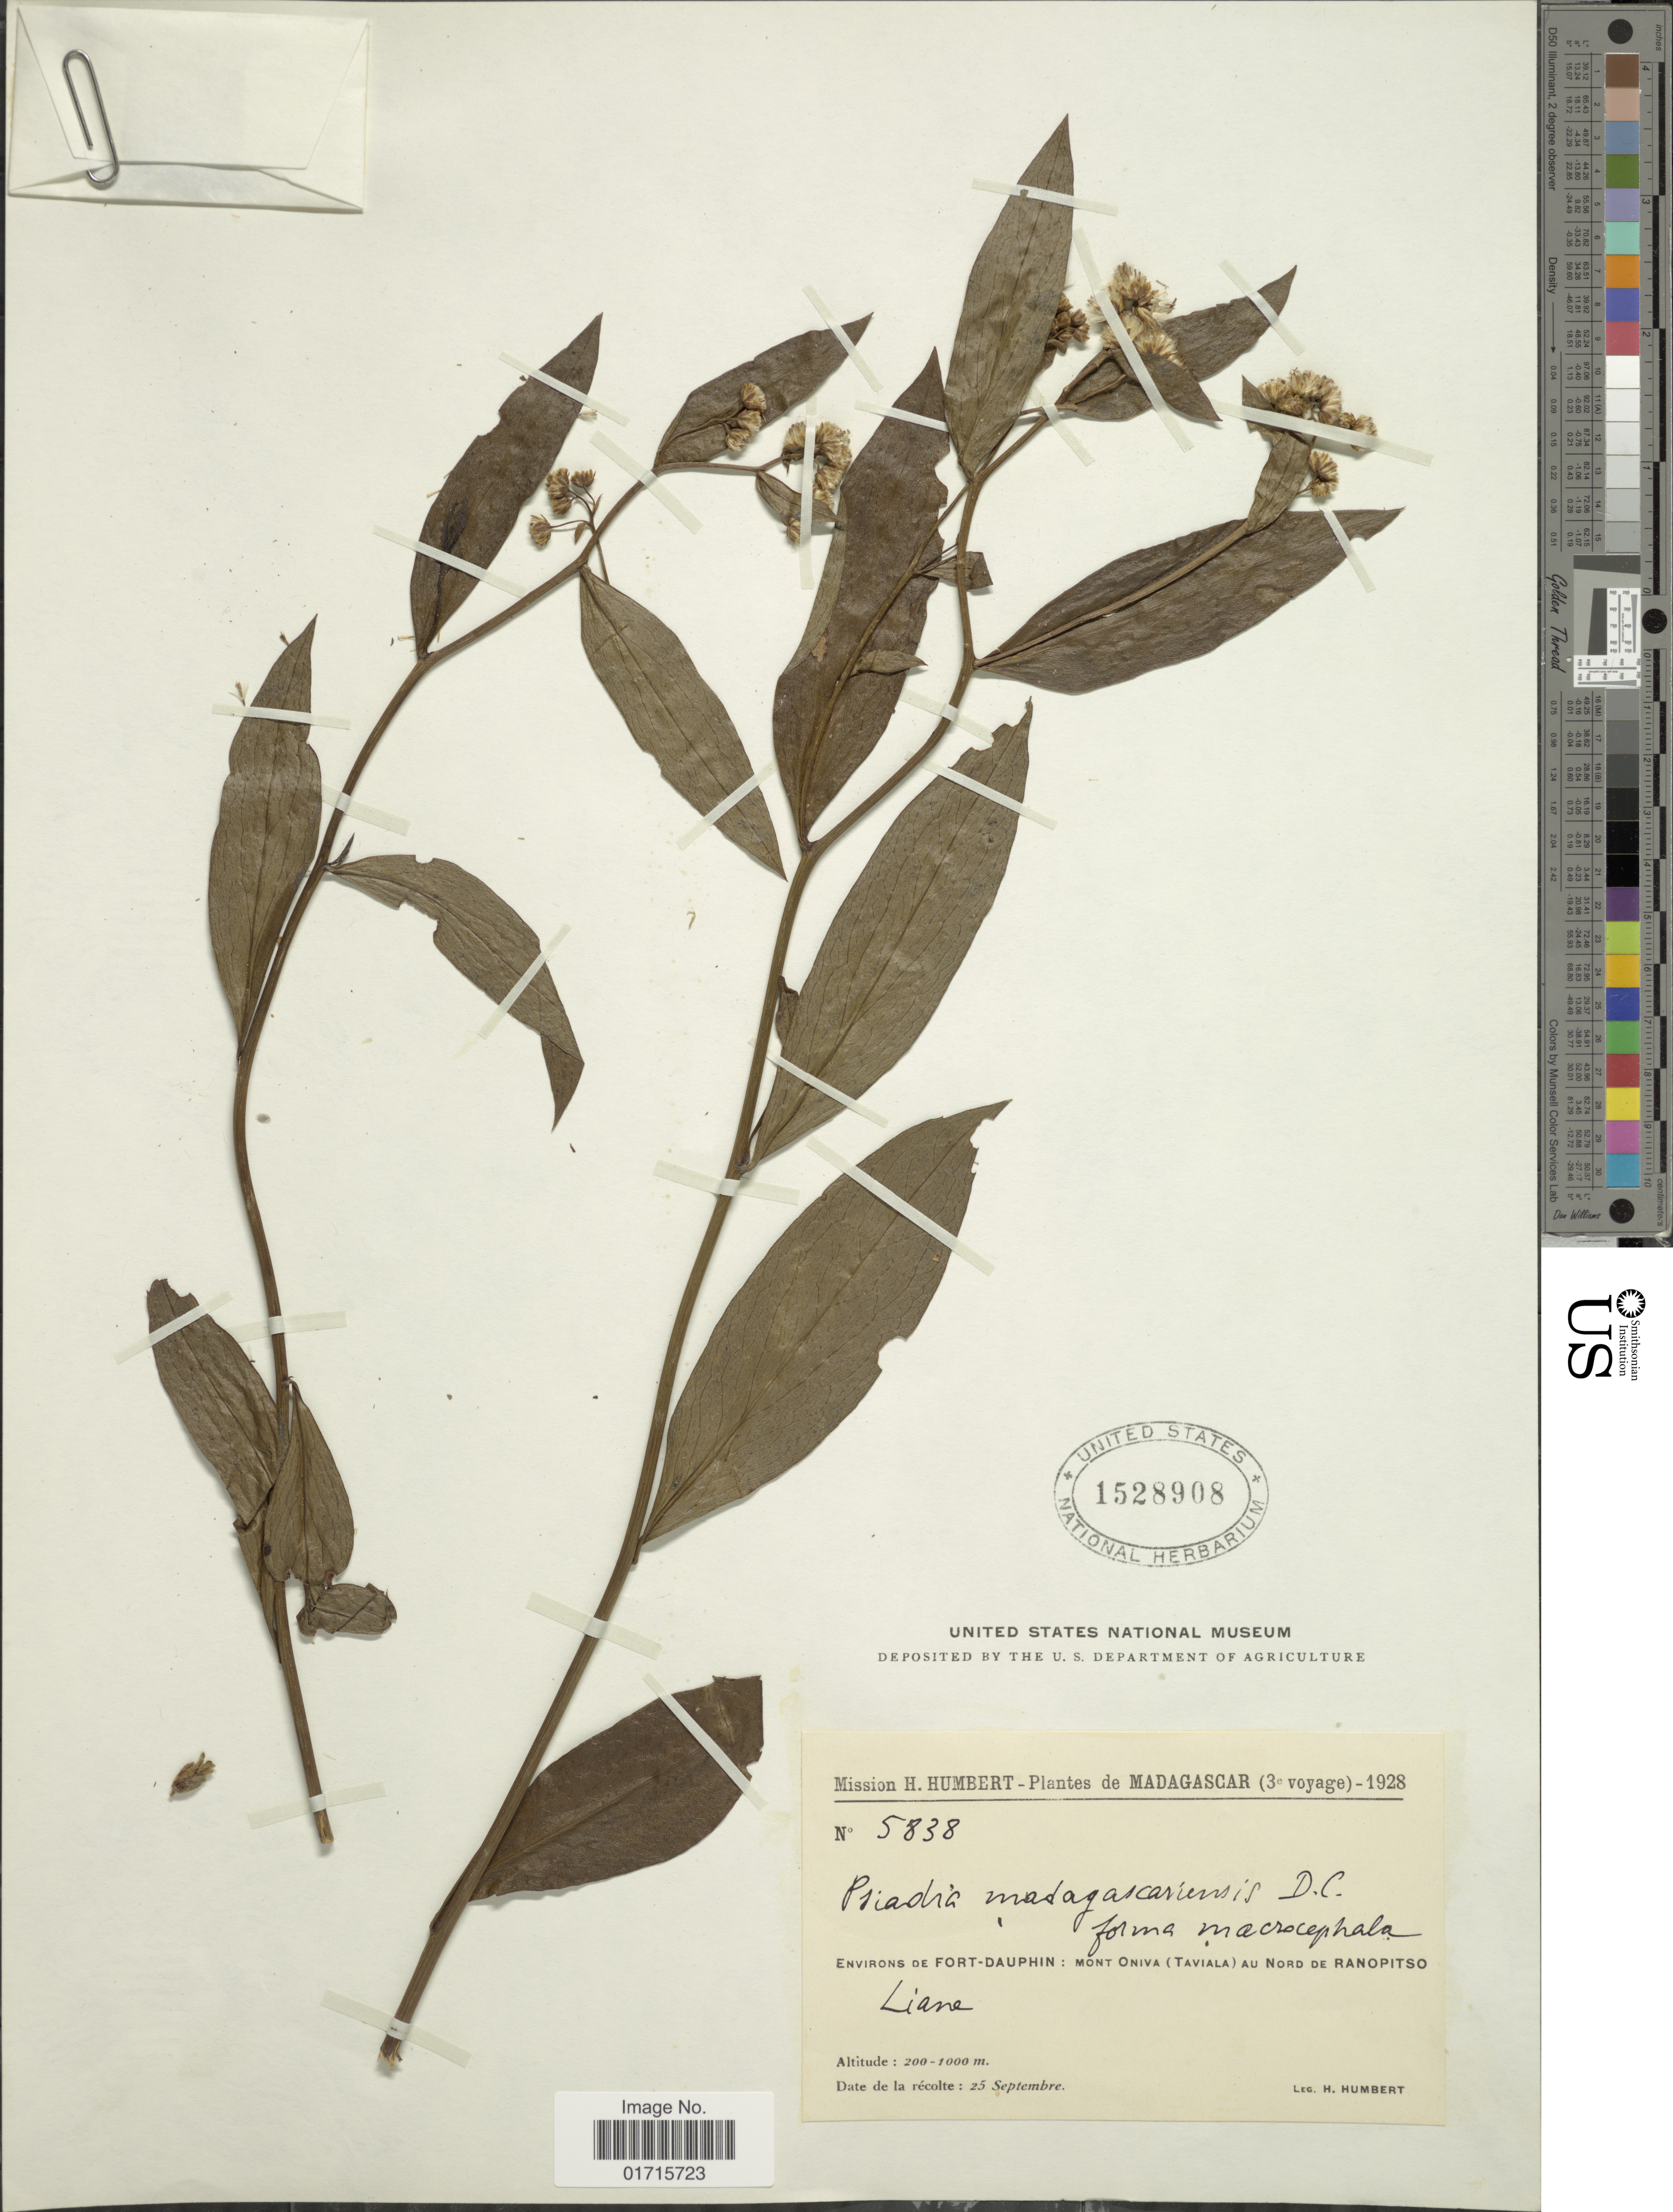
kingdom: Plantae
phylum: Tracheophyta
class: Magnoliopsida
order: Asterales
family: Asteraceae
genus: Psiadia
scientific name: Psiadia madagascariensis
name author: (Lam.) DC.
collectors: H. Humbert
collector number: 5838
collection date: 1928-09-25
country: Madagascar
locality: Environs de Fort-Dauphin: Mont Oniva (Taviala) Au Nord de Ranopitso. Madagascar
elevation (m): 200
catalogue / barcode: US 1528908